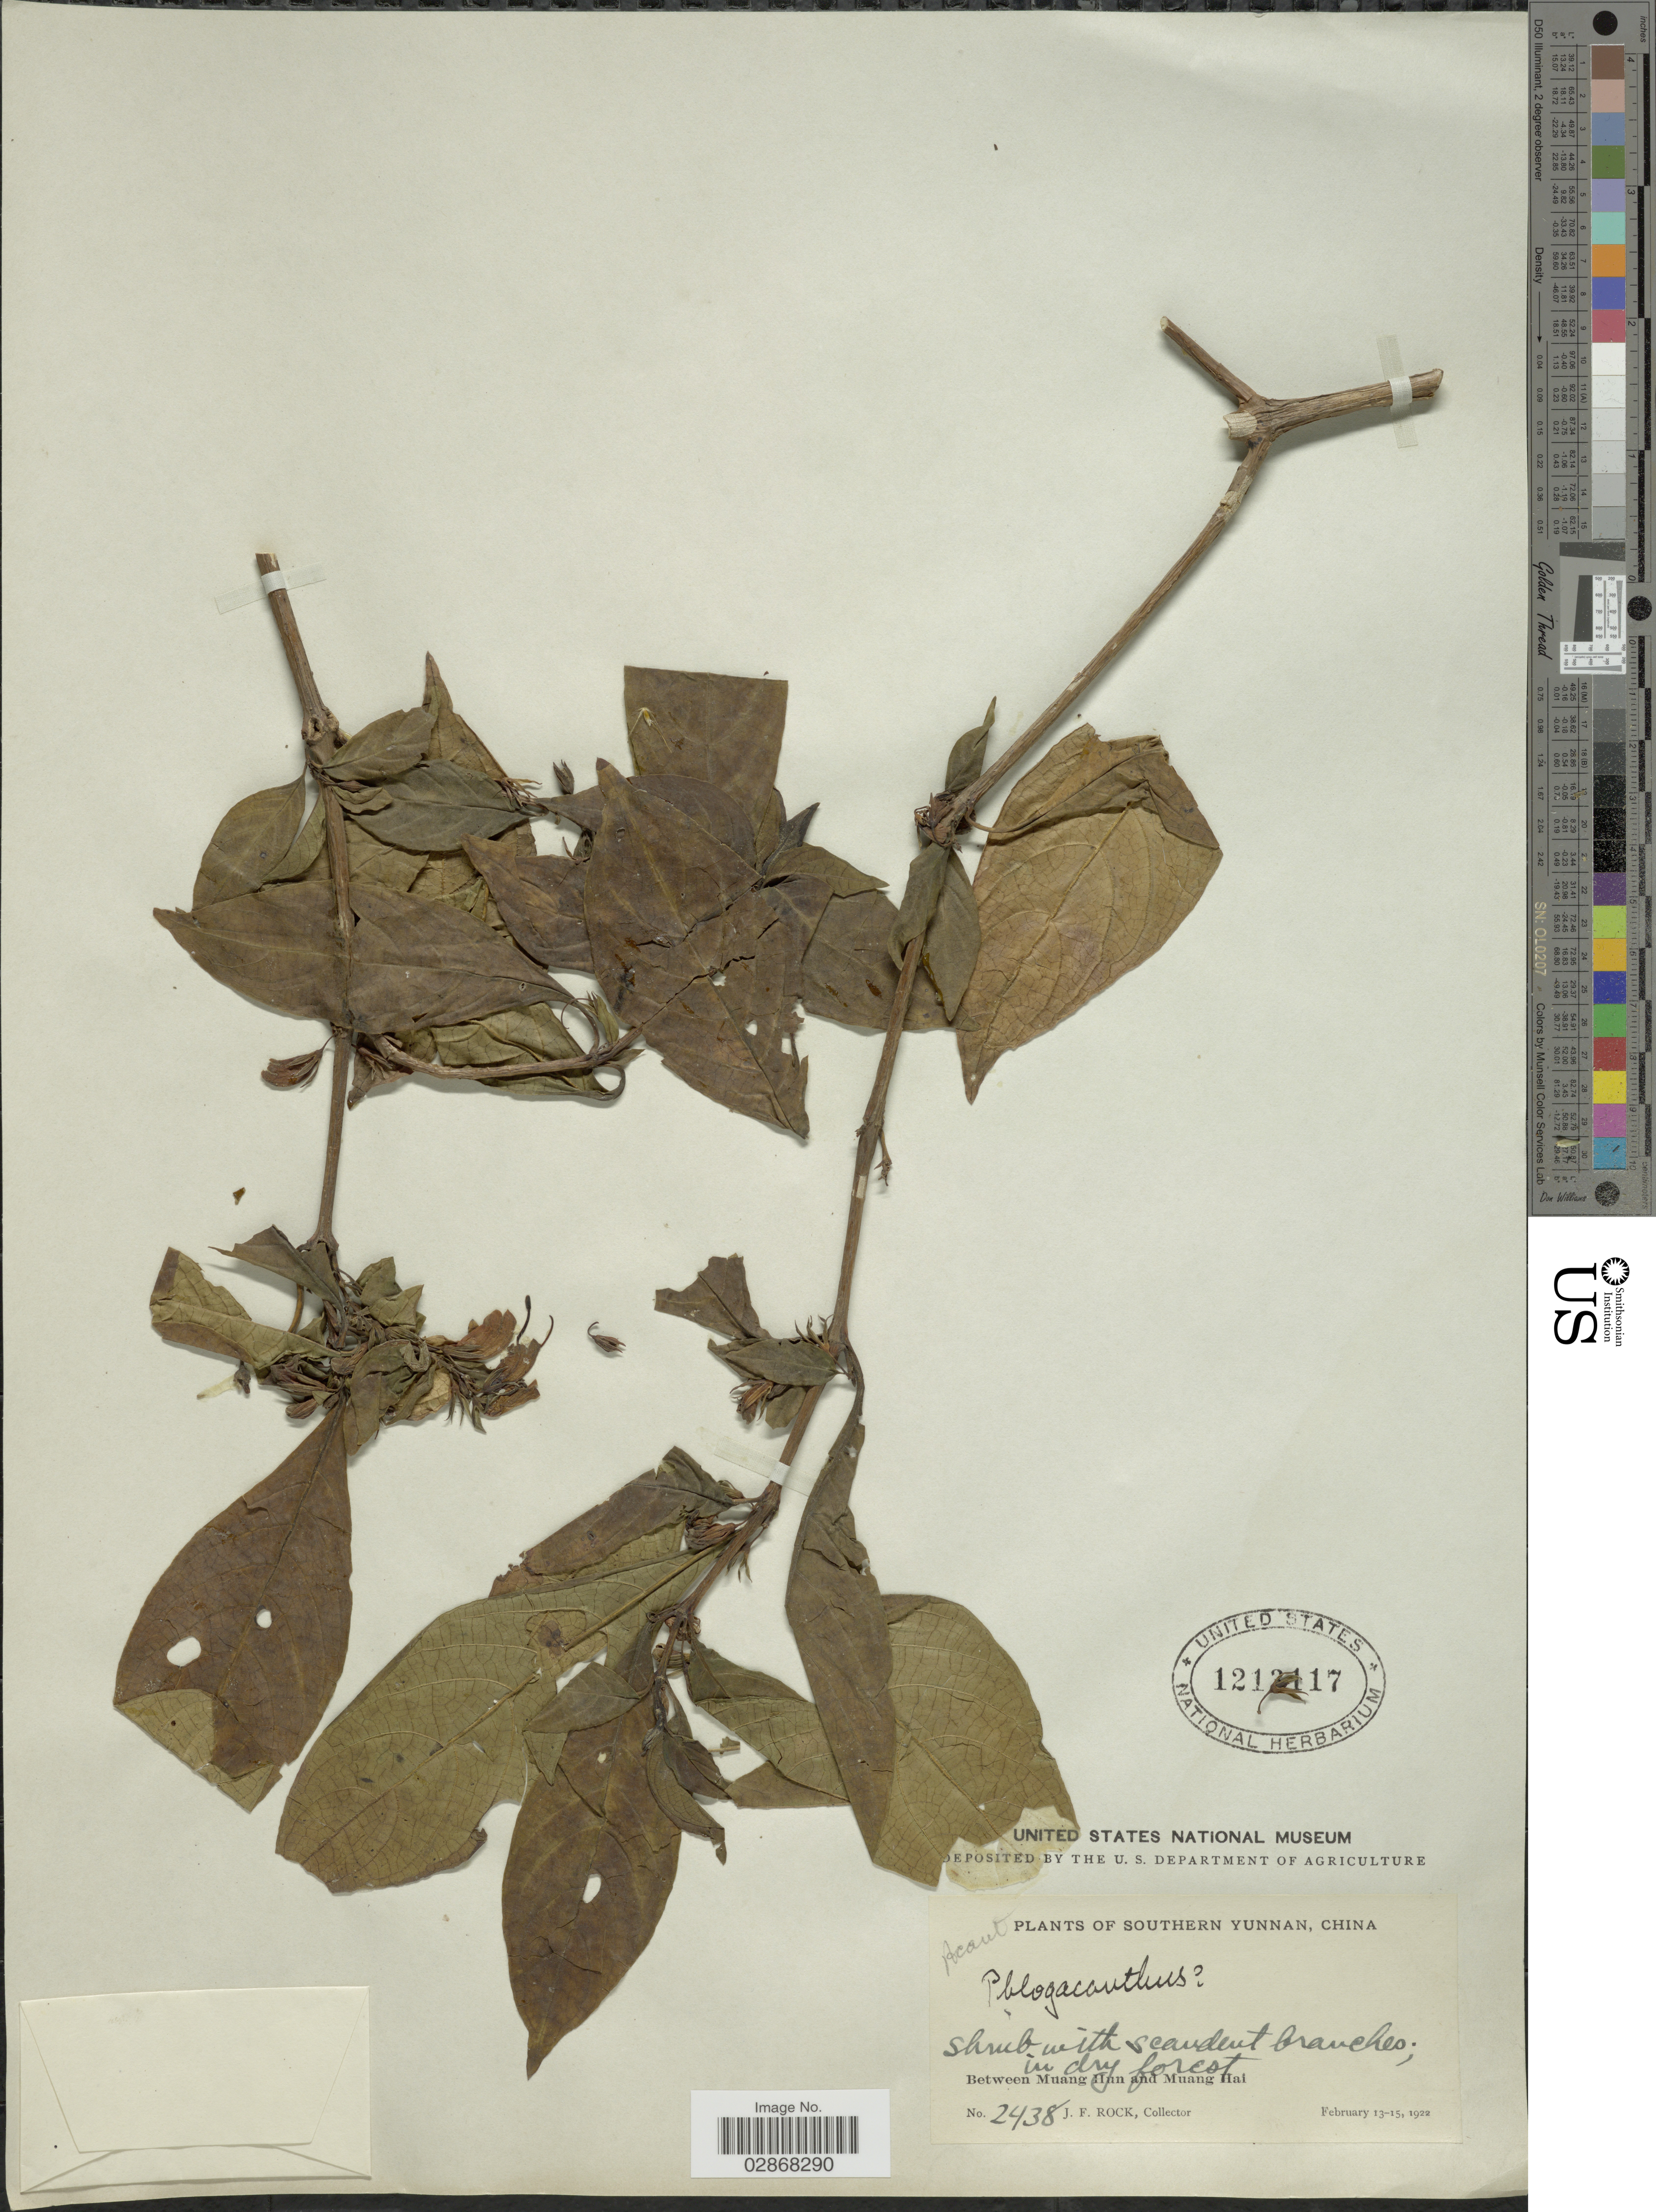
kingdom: Plantae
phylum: Tracheophyta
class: Magnoliopsida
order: Lamiales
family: Acanthaceae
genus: Phlogacanthus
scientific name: Phlogacanthus sp.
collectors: J. Rock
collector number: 2438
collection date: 1922-02-13/1922-02-15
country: China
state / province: Yunnan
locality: Southern Yunnan, Between Muang Hun and Muang Hai.